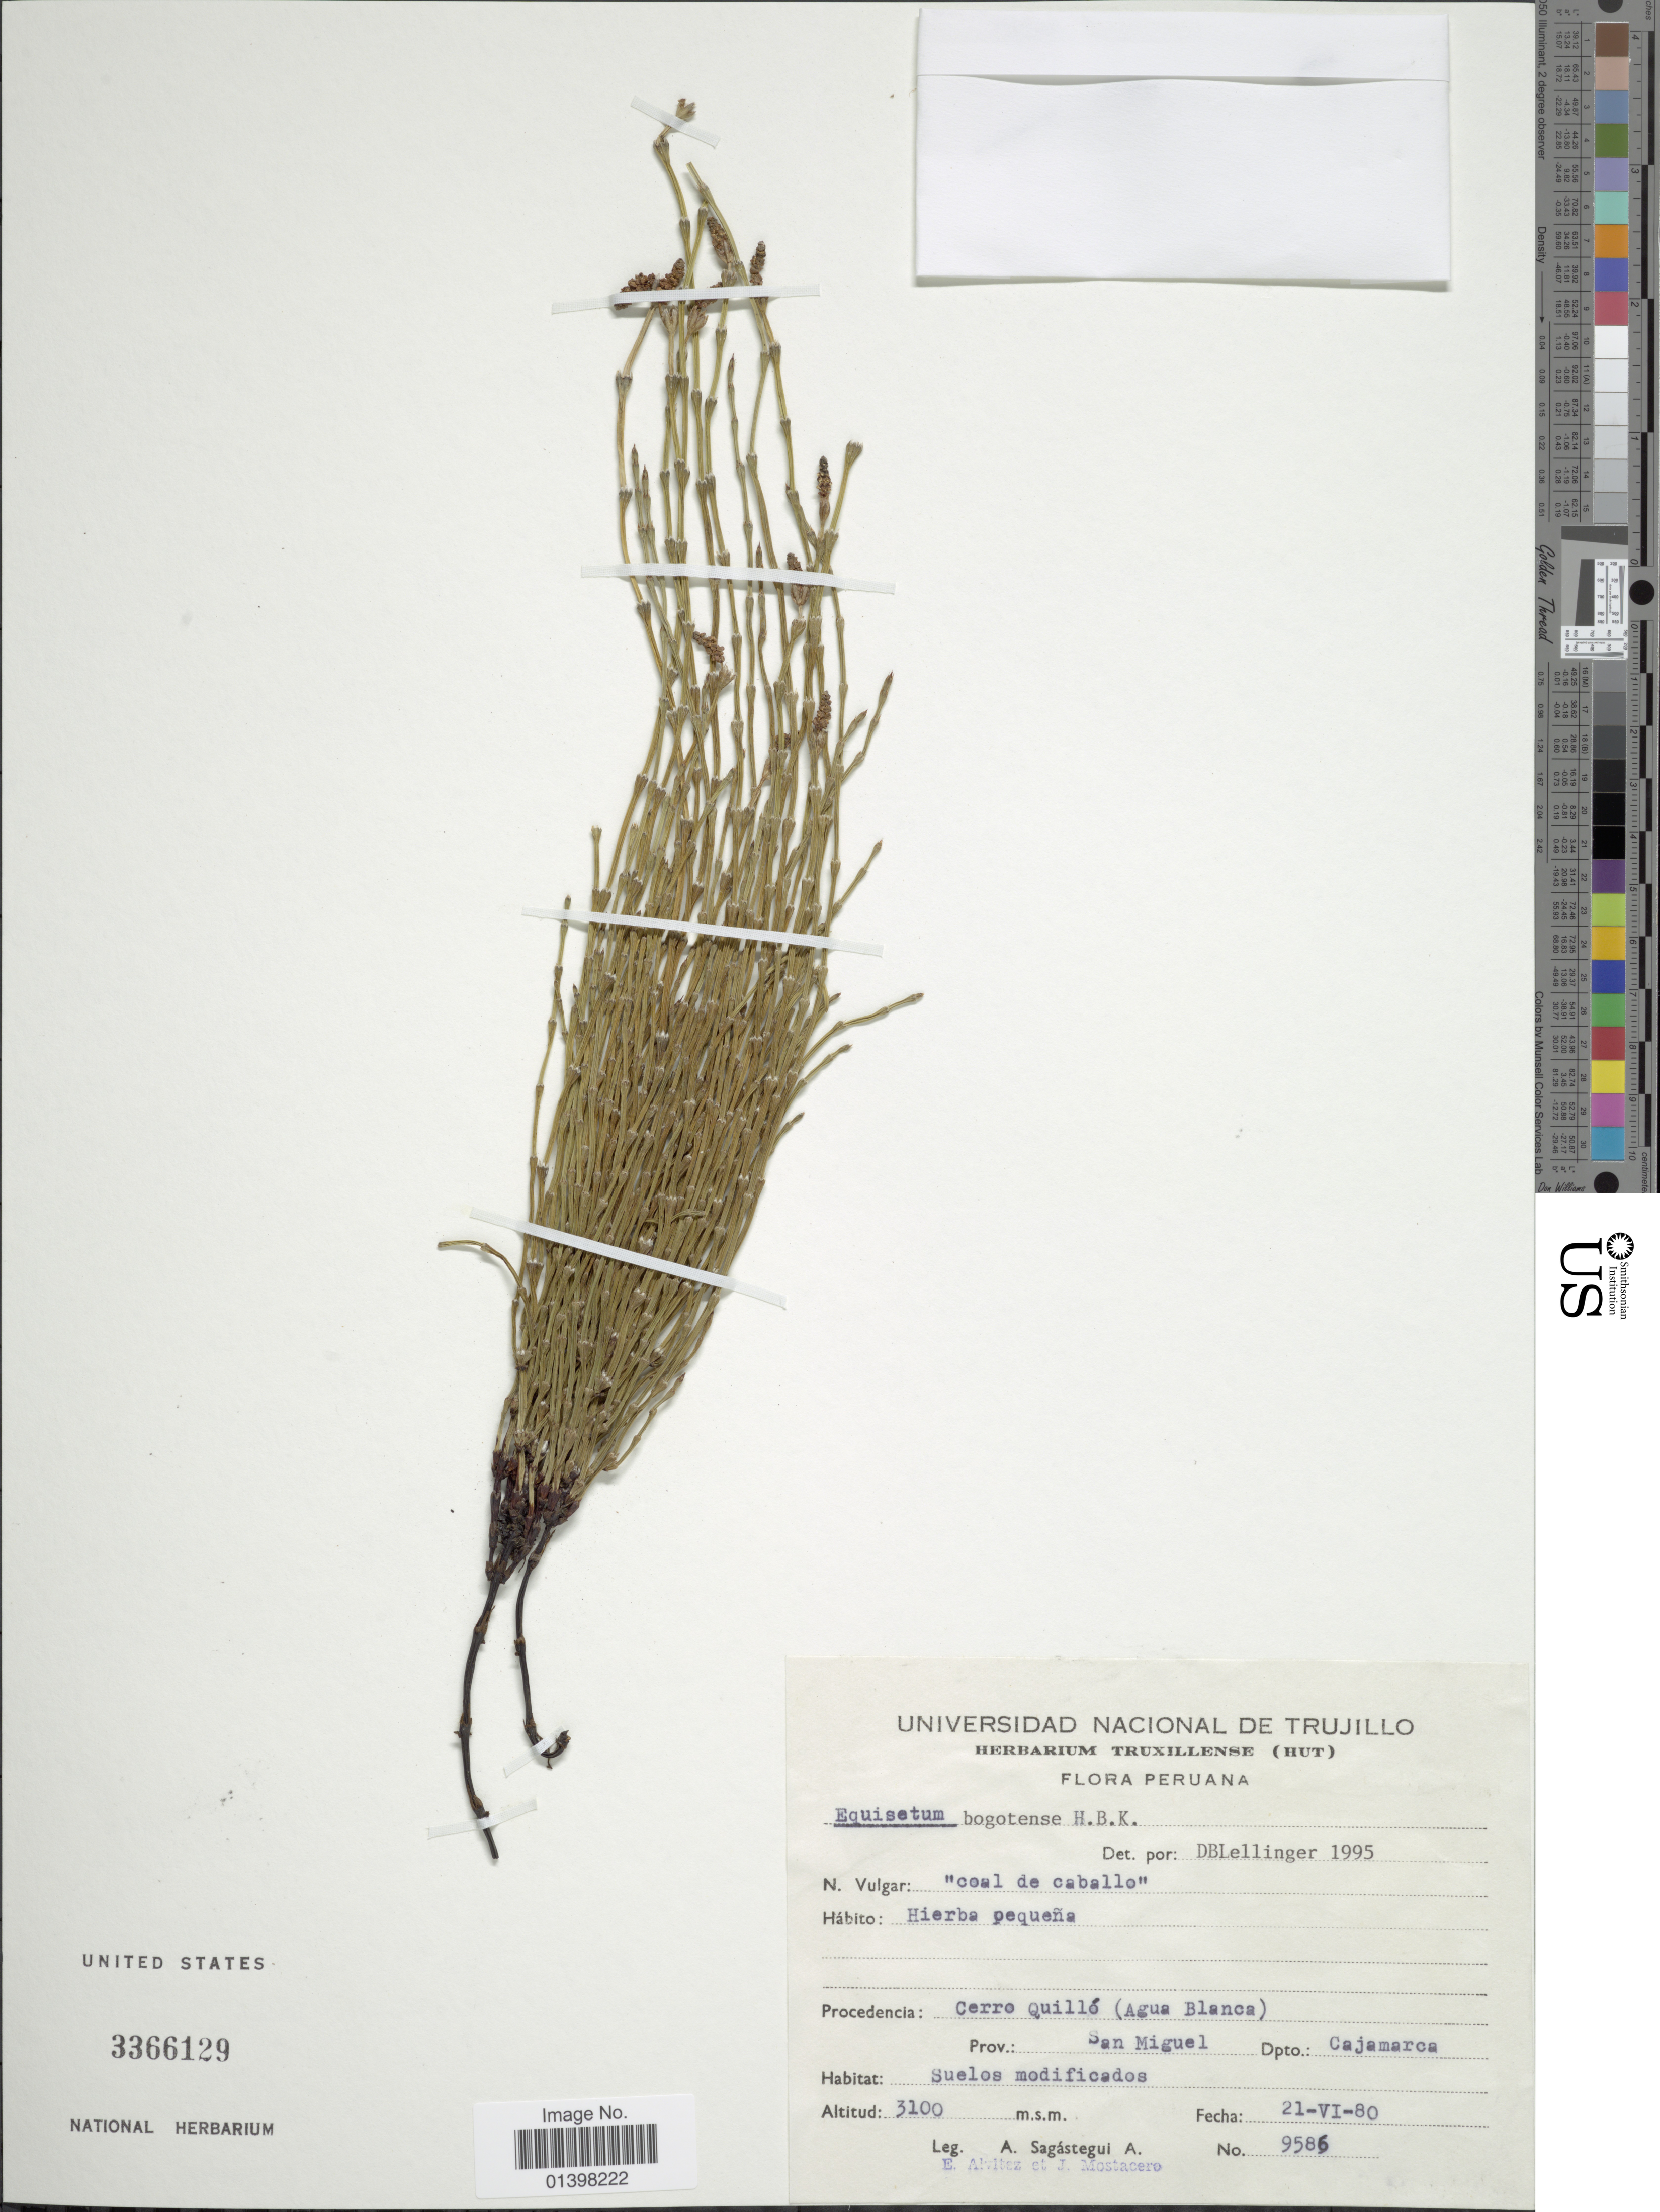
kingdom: Plantae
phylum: Tracheophyta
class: Polypodiopsida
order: Equisetales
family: Equisetaceae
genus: Equisetum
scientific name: Equisetum bogotense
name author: Kunth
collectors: A. Sagástegui A.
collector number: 9586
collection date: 1980-06-21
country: Peru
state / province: Cajamarca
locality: Procedencia: cerro Quilló (Agua Blanca)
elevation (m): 3100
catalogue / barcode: US 3366129